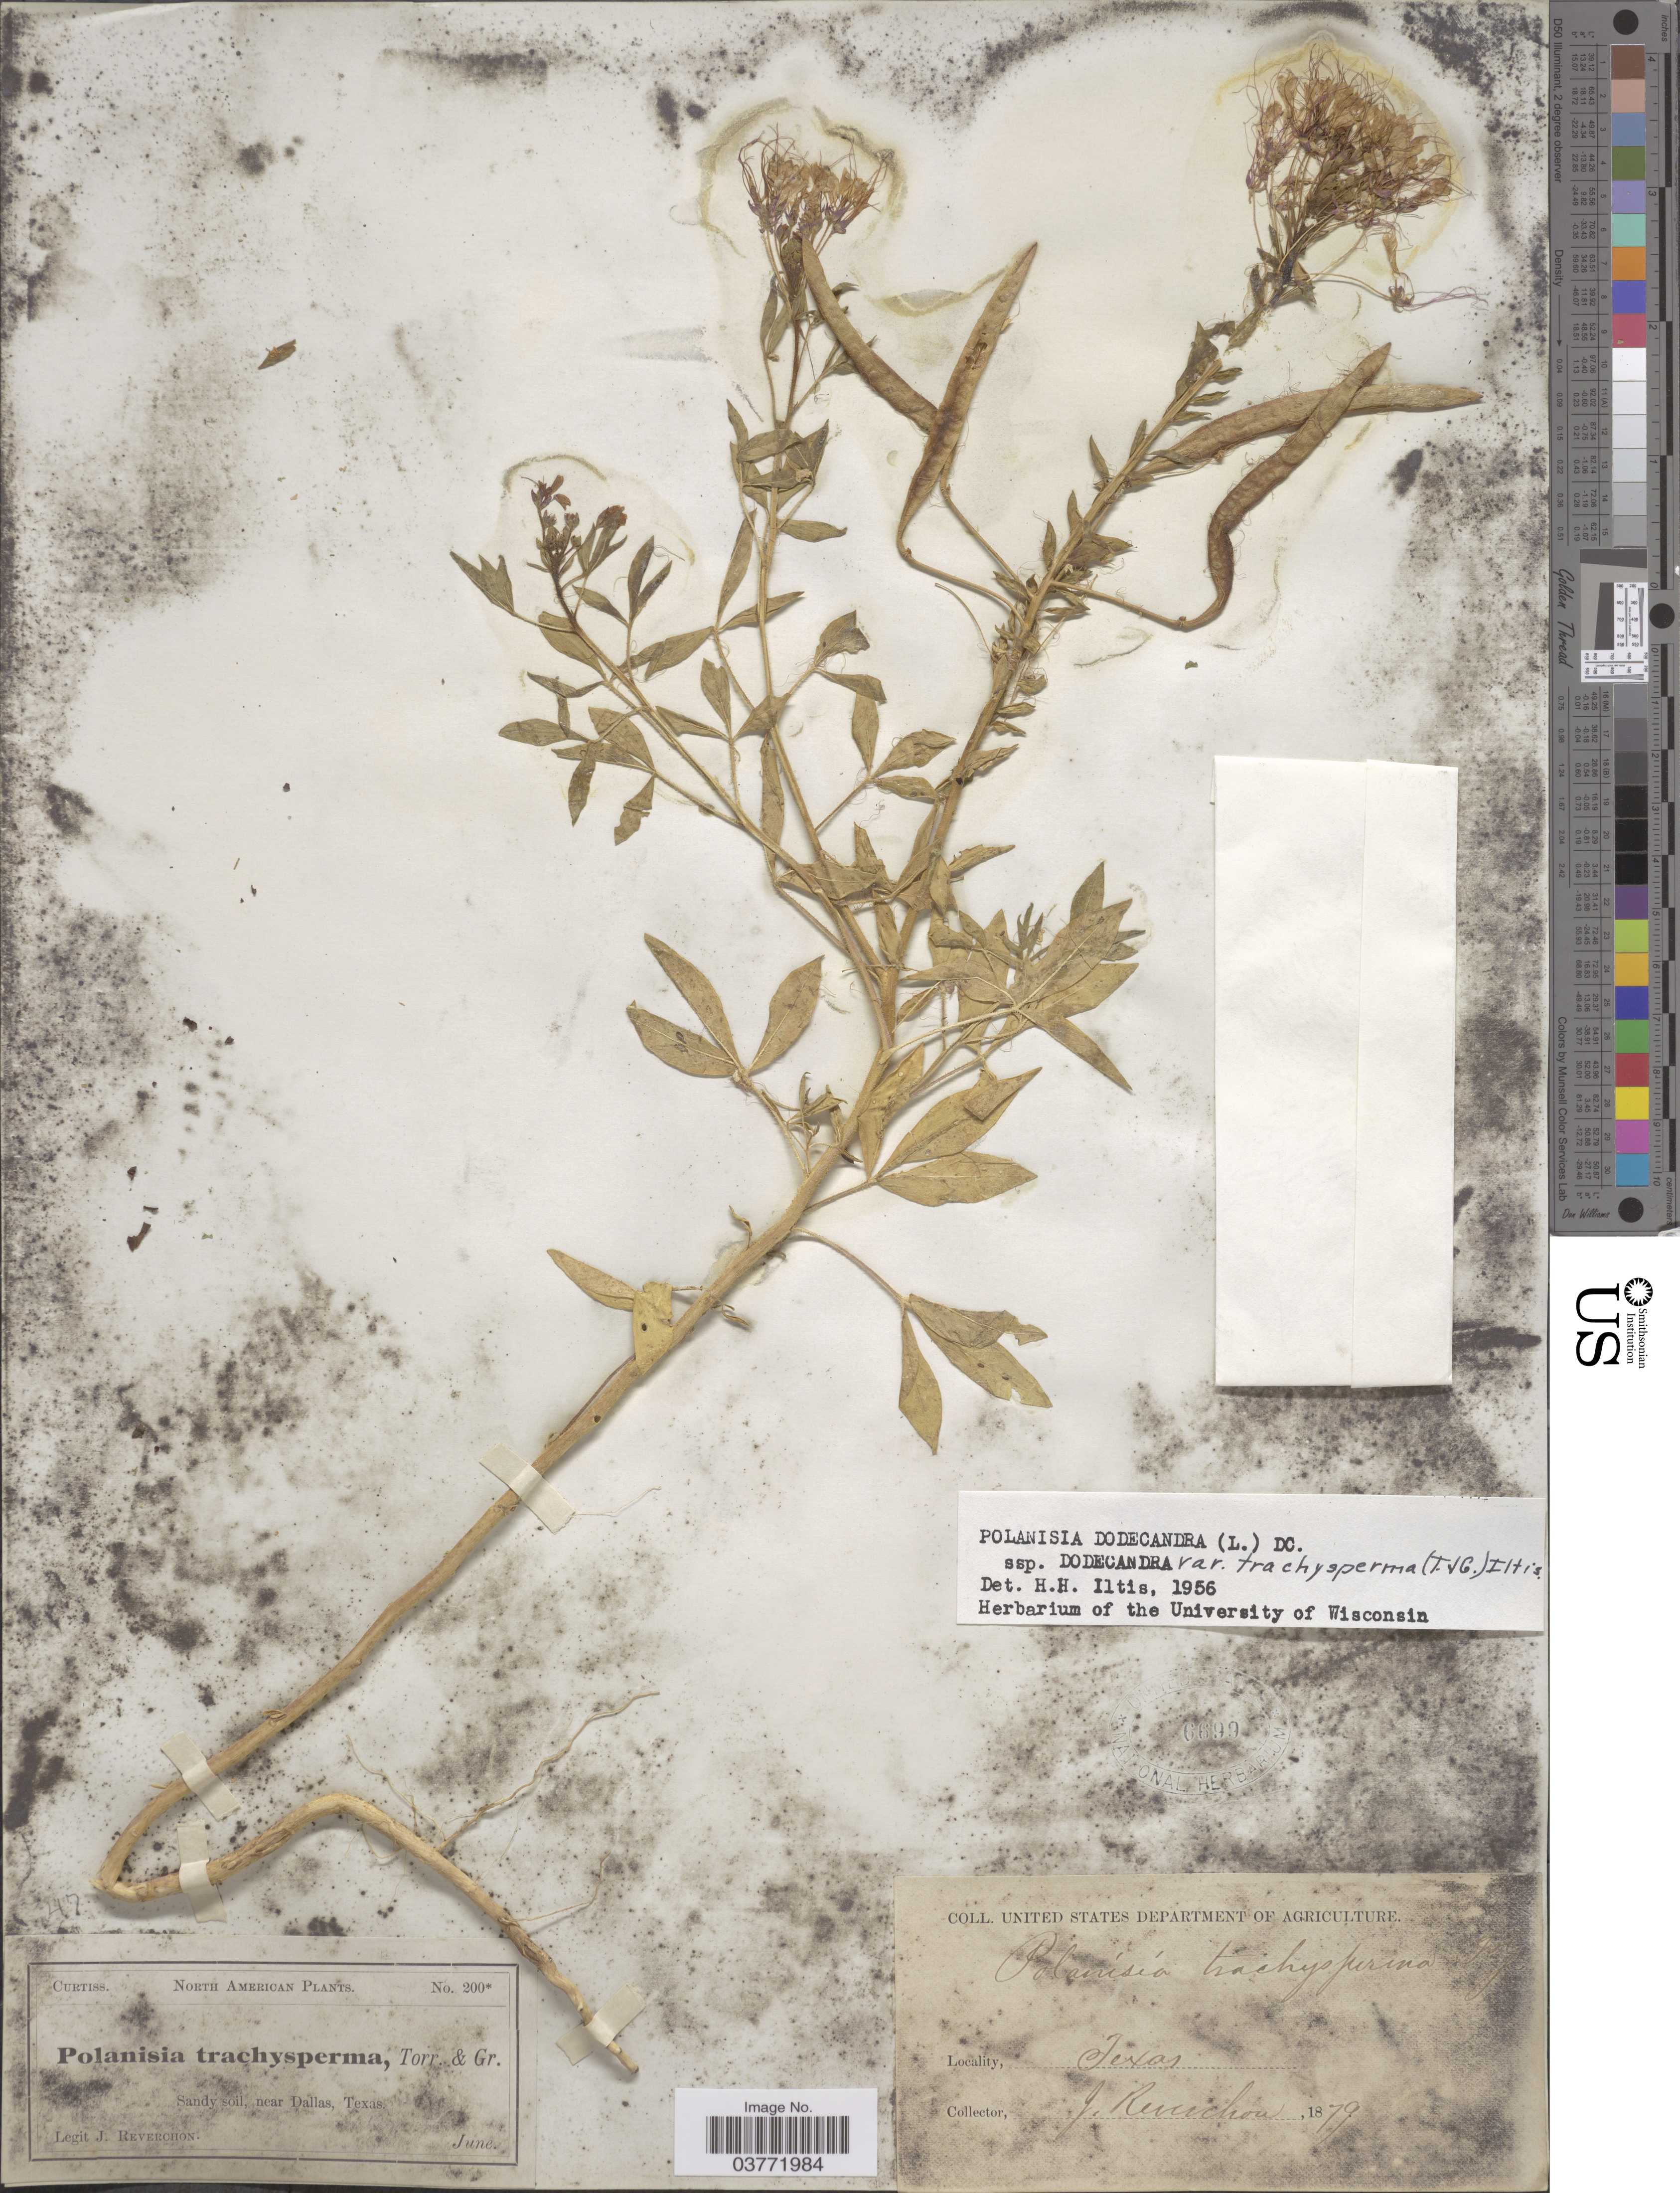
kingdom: Plantae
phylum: Tracheophyta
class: Magnoliopsida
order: Brassicales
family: Cleomaceae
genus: Polanisia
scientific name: Polanisia trachysperma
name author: Torr. & A. Gray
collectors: J. Reverchon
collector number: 200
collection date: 1879-06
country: United States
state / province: Texas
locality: Near Dallas.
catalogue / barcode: US 6699